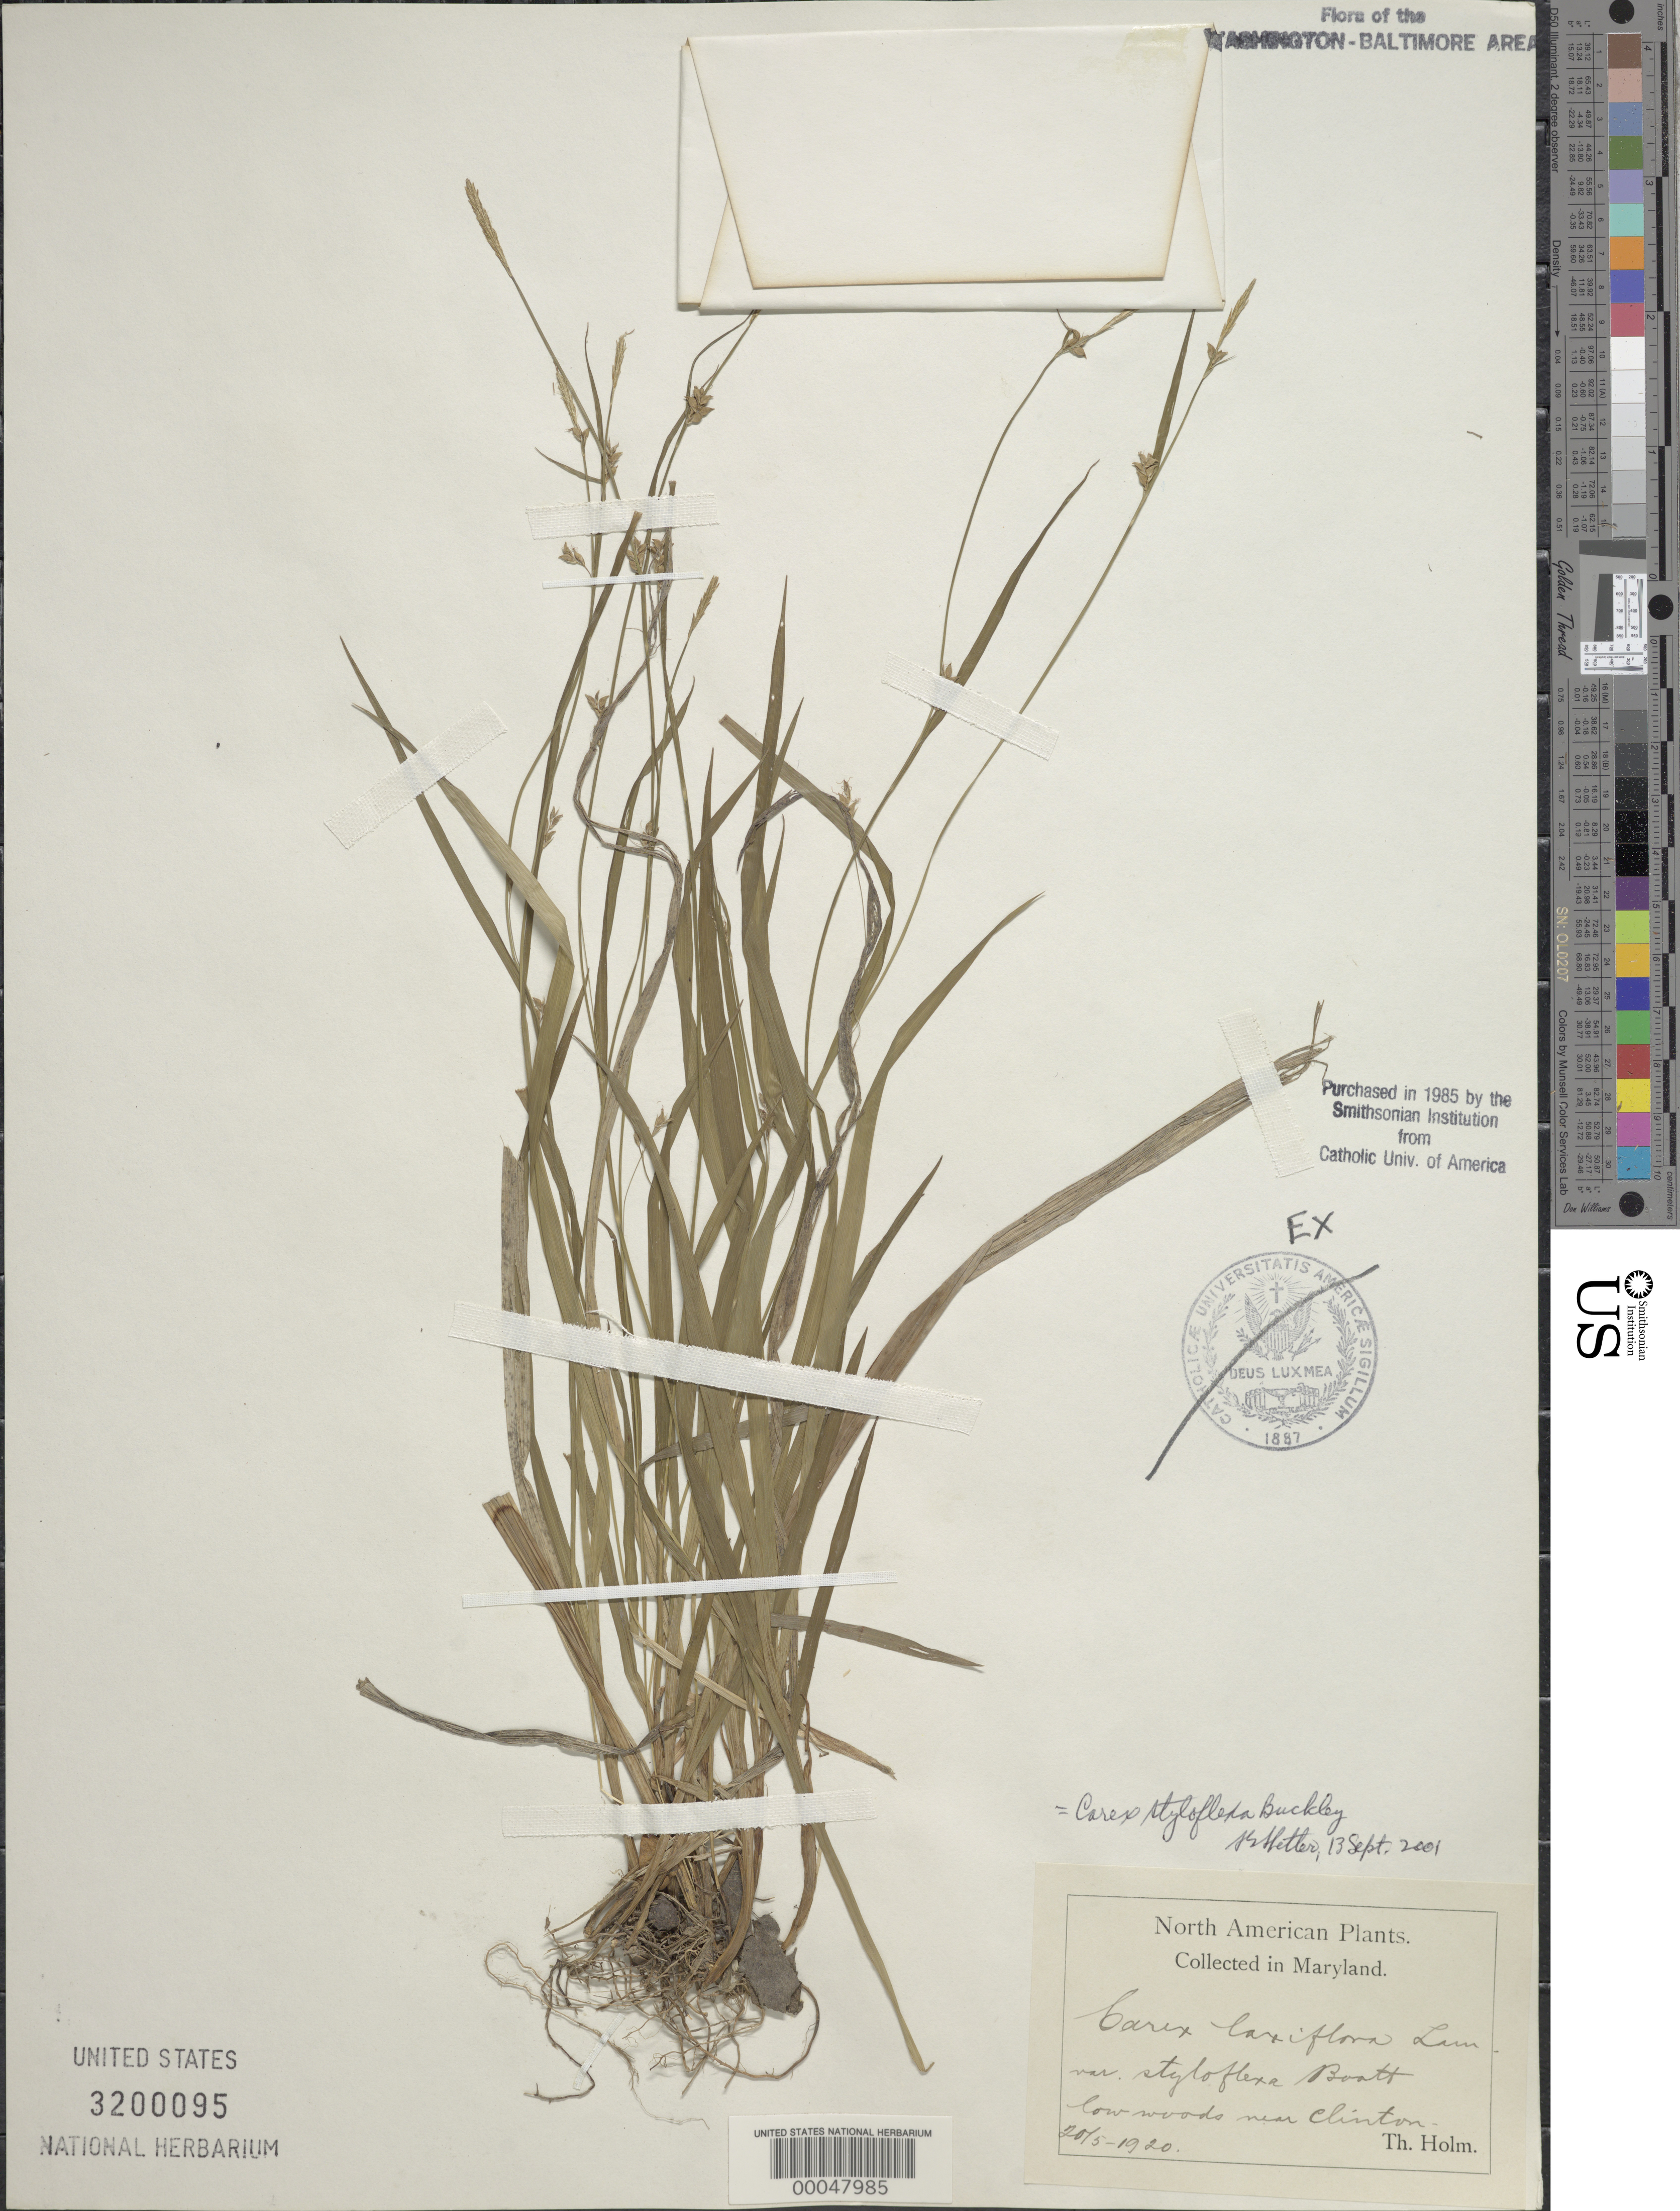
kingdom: Plantae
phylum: Tracheophyta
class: Liliopsida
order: Poales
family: Cyperaceae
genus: Carex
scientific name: Carex styloflexa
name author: Buckley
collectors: T. Holm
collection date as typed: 20 May 1920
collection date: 1920-05-20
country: United States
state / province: Maryland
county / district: Prince George's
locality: Near Clinton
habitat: Low woods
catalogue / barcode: US 3200095